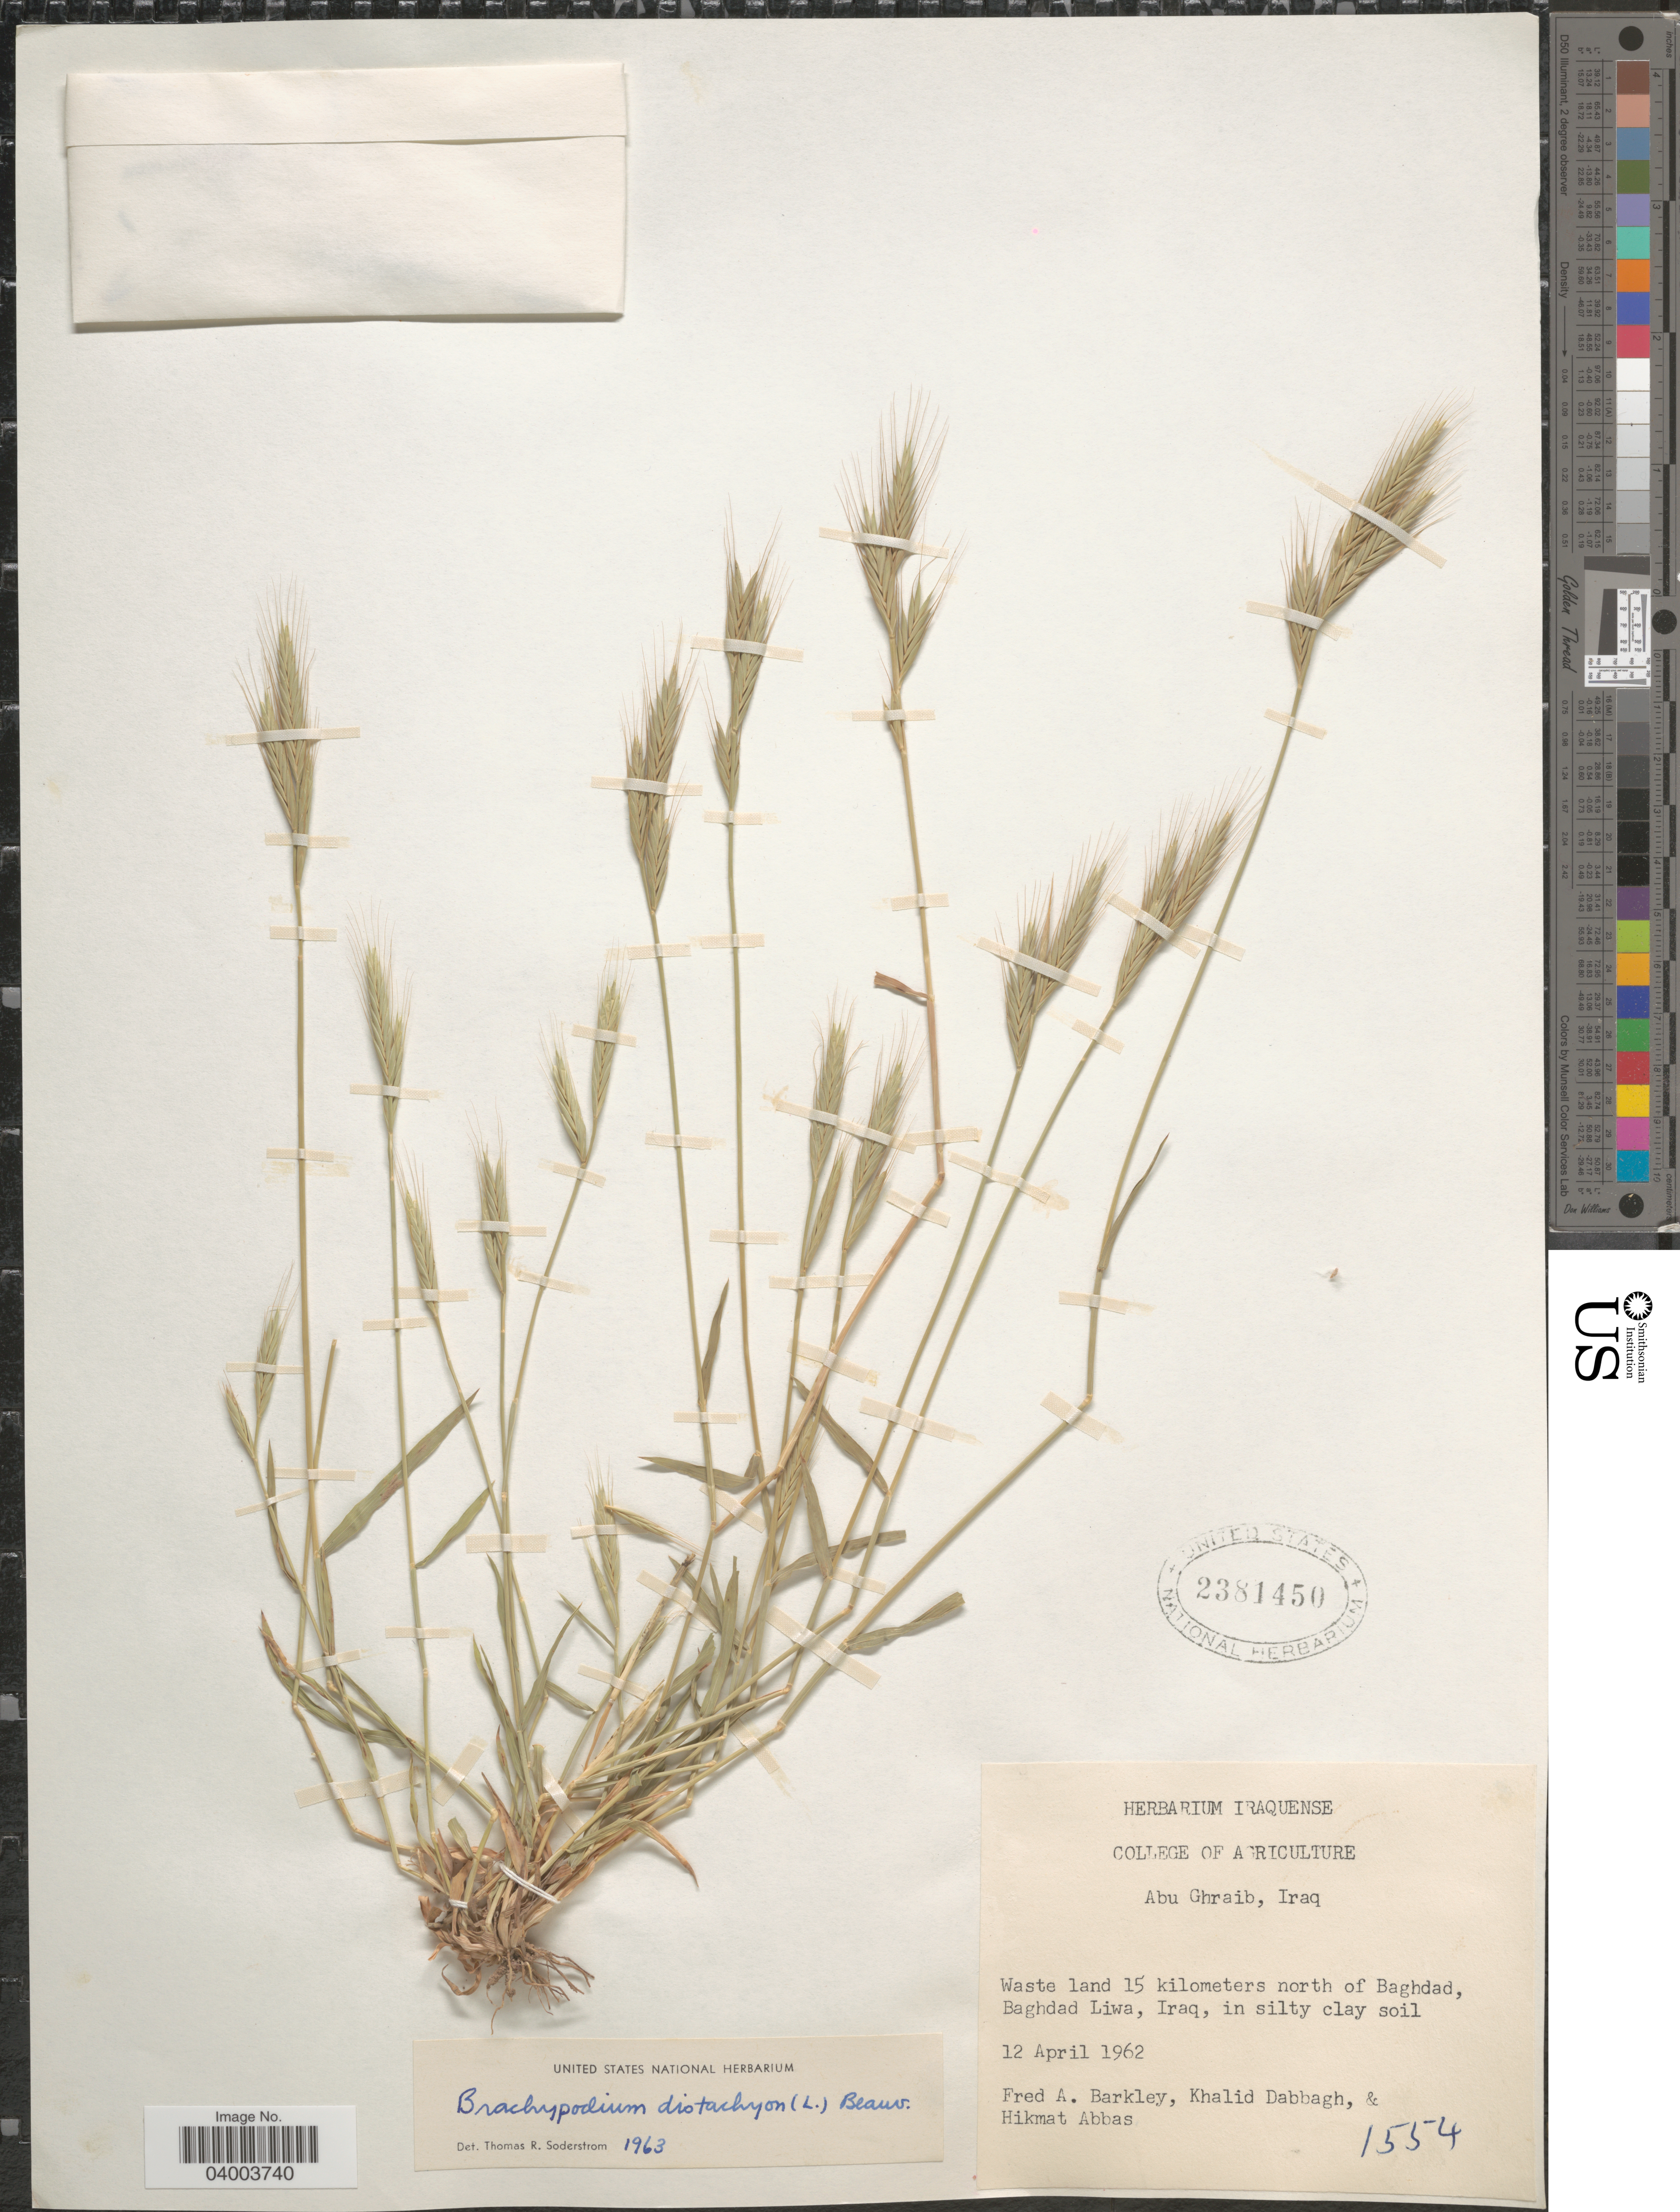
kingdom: Plantae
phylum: Tracheophyta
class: Liliopsida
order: Poales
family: Poaceae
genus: Brachypodium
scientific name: Brachypodium distachyon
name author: (L.) P. Beauv.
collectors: F. A. Barkley, K. Dabbagh & H. Abbas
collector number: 1554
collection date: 1962-04-12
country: Iraq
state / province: Baghdad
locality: Abu Ghraib. Waste land 15 kilometers north of Baghdad, Baghdad Liwa, Iraq.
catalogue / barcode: US 2381450